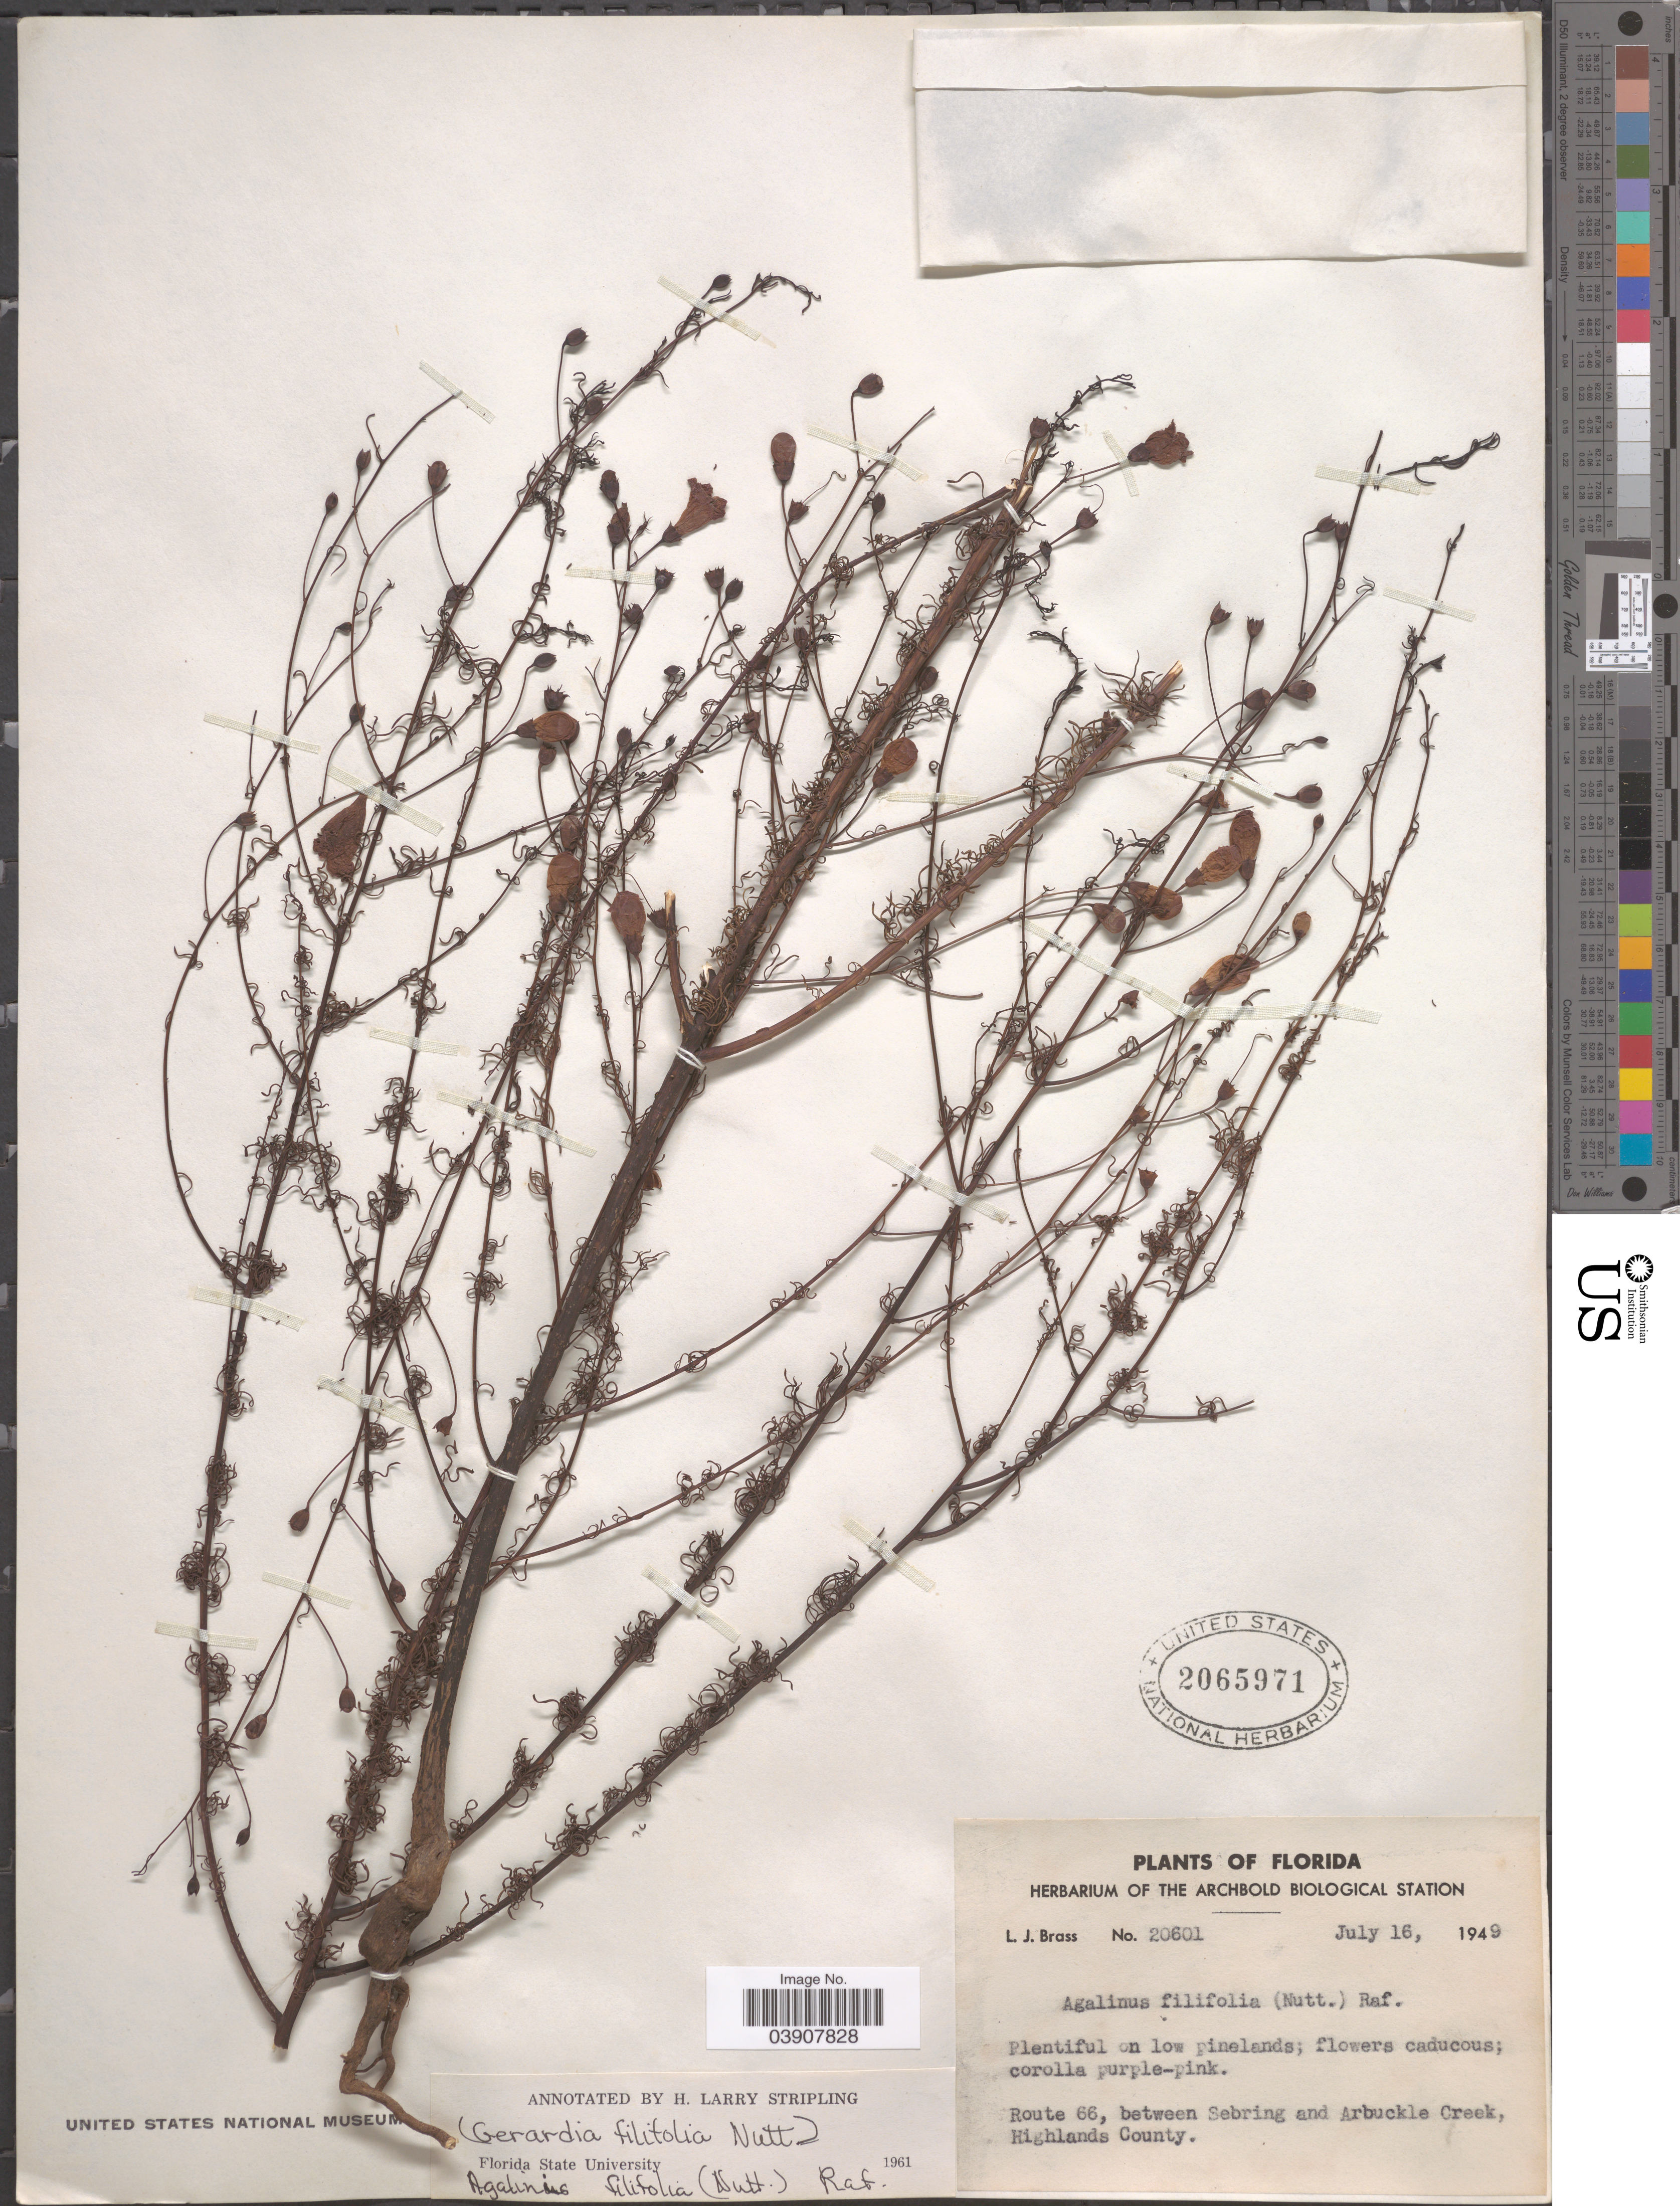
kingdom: Plantae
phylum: Tracheophyta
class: Magnoliopsida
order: Lamiales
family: Orobanchaceae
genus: Agalinis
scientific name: Agalinis filifolia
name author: Raf.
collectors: L. J. Brass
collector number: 20601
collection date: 1949-07-16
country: United States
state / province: Florida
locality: Route 66, between Sebring and Arbuckle Creek, Highlands County.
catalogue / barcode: US 2065971